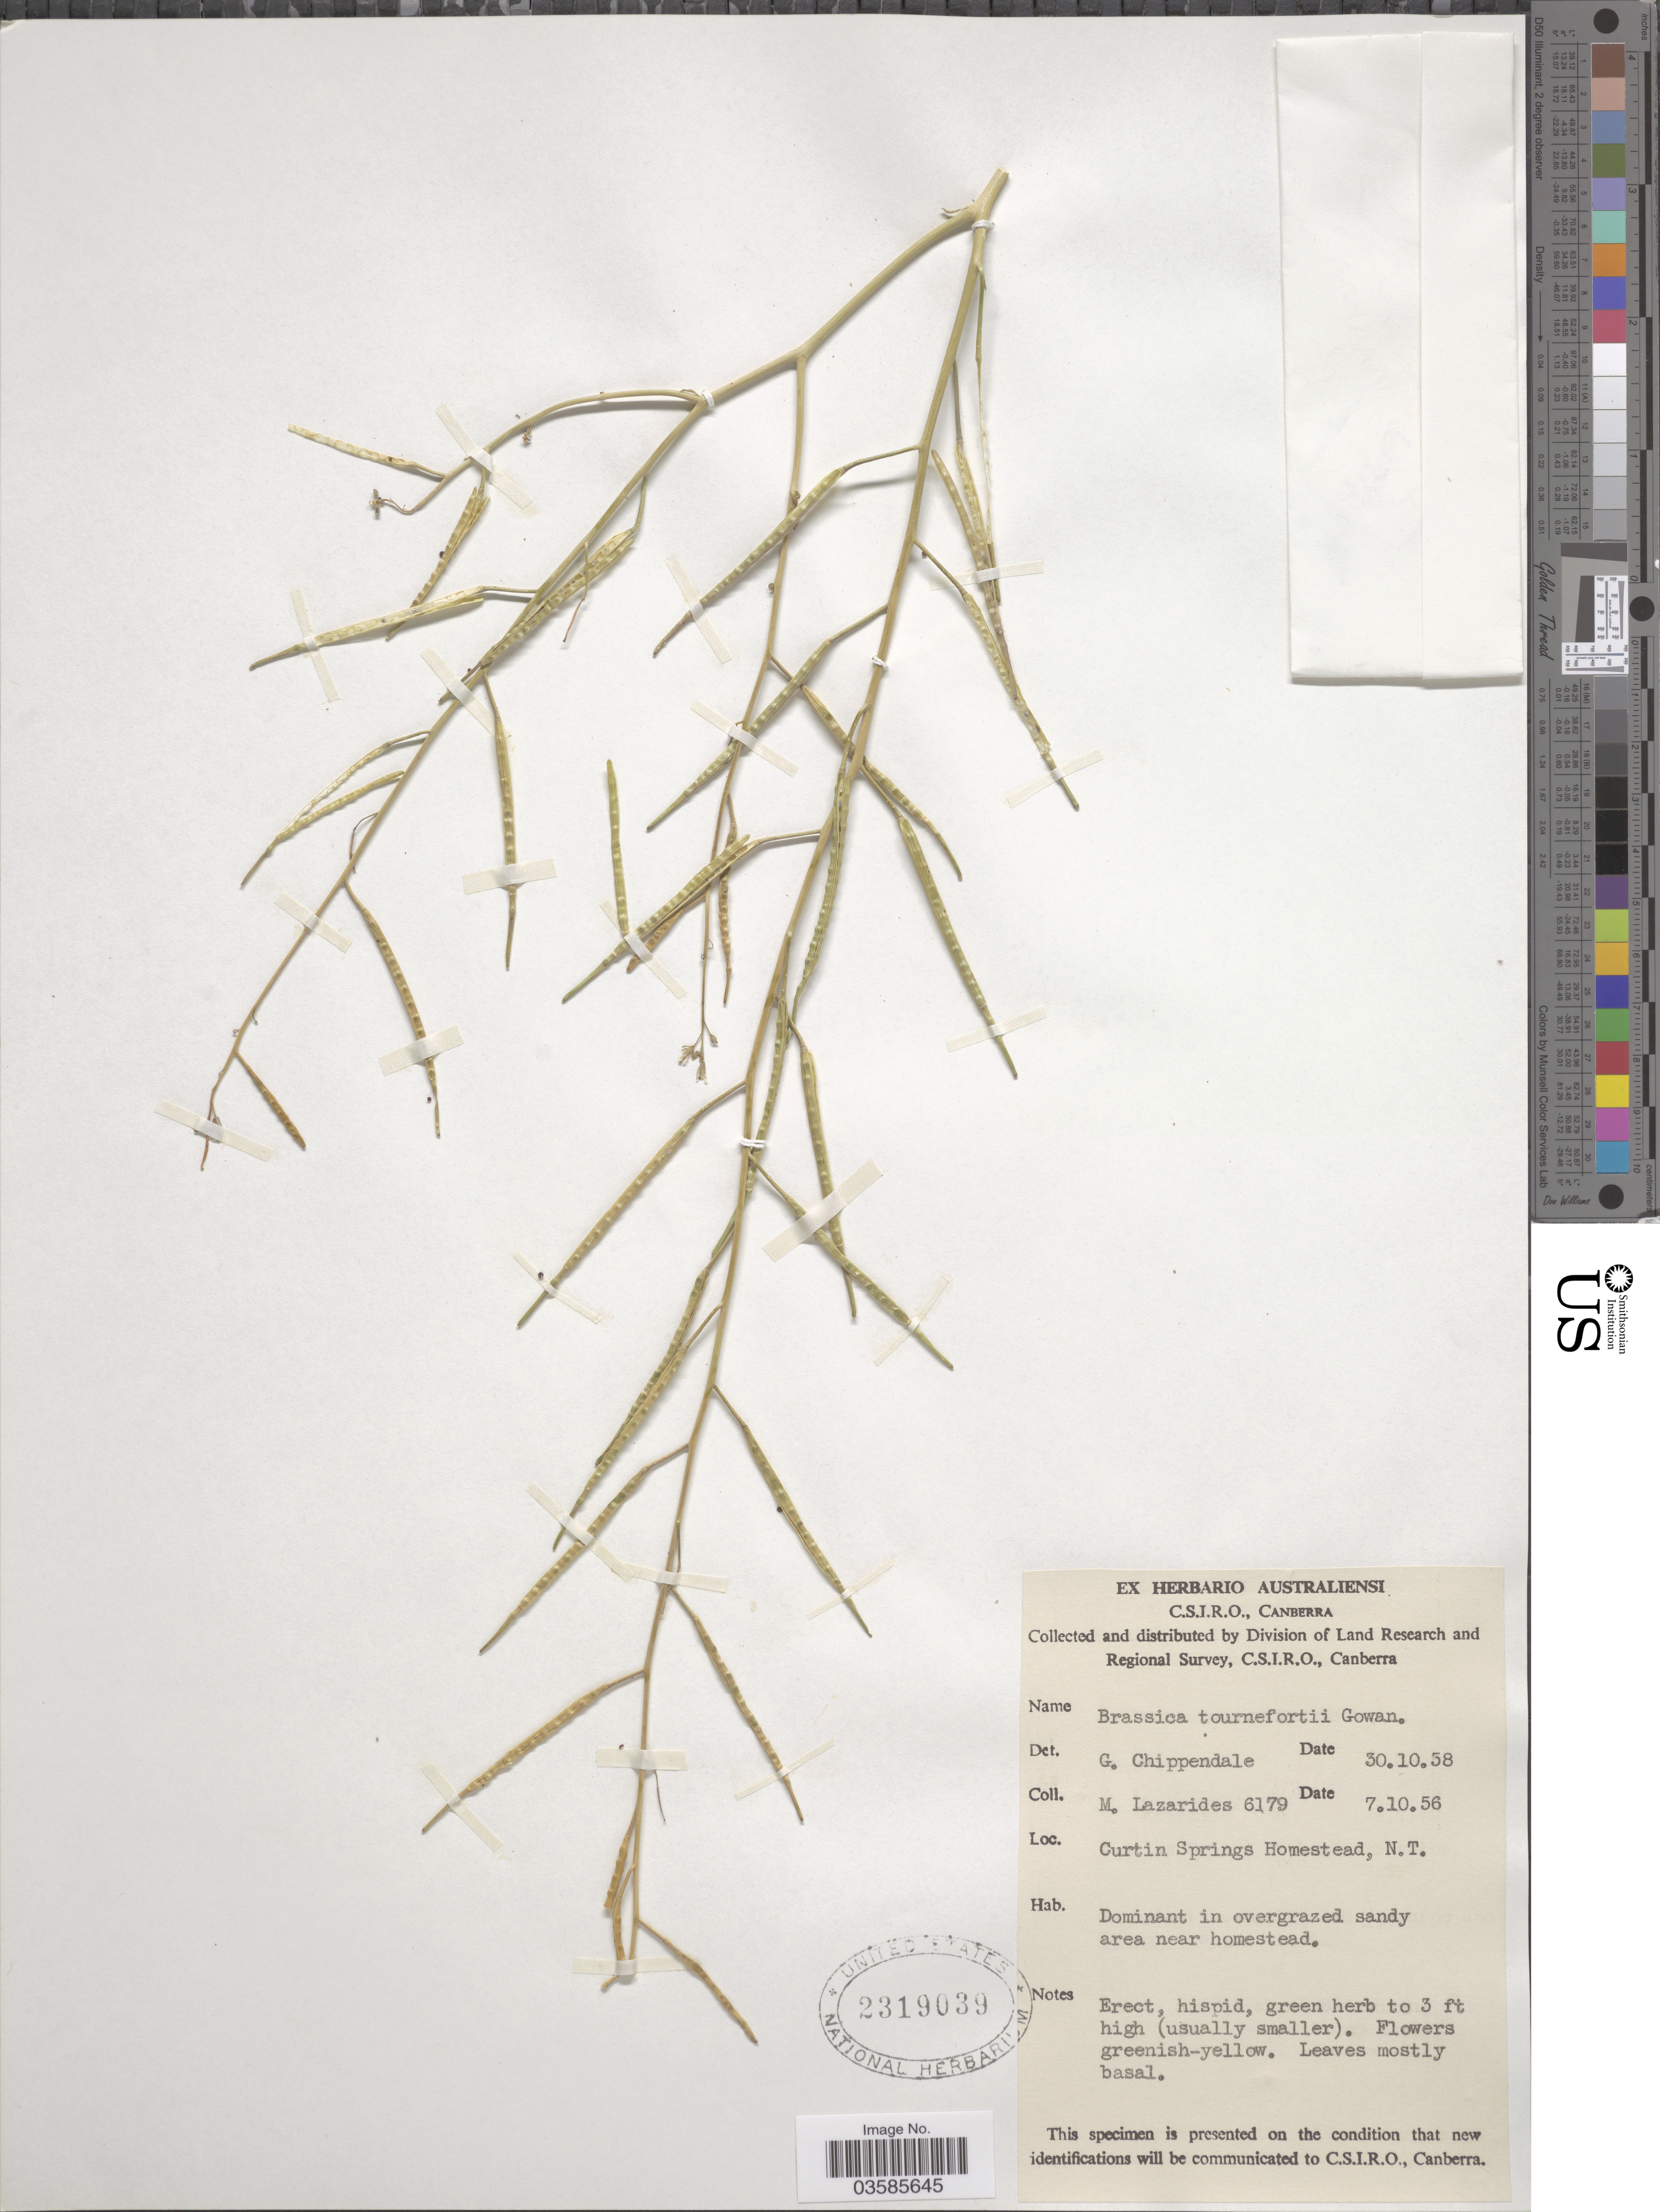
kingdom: Plantae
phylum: Tracheophyta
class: Magnoliopsida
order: Brassicales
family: Brassicaceae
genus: Brassica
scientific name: Brassica tournefortii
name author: Gouan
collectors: M. Lazarides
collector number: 6179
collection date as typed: Transcribed d/m/y: 7/10/56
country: Australia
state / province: Northern Territory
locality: Curtin Springs Homestead, N.T.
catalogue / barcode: US 2319039